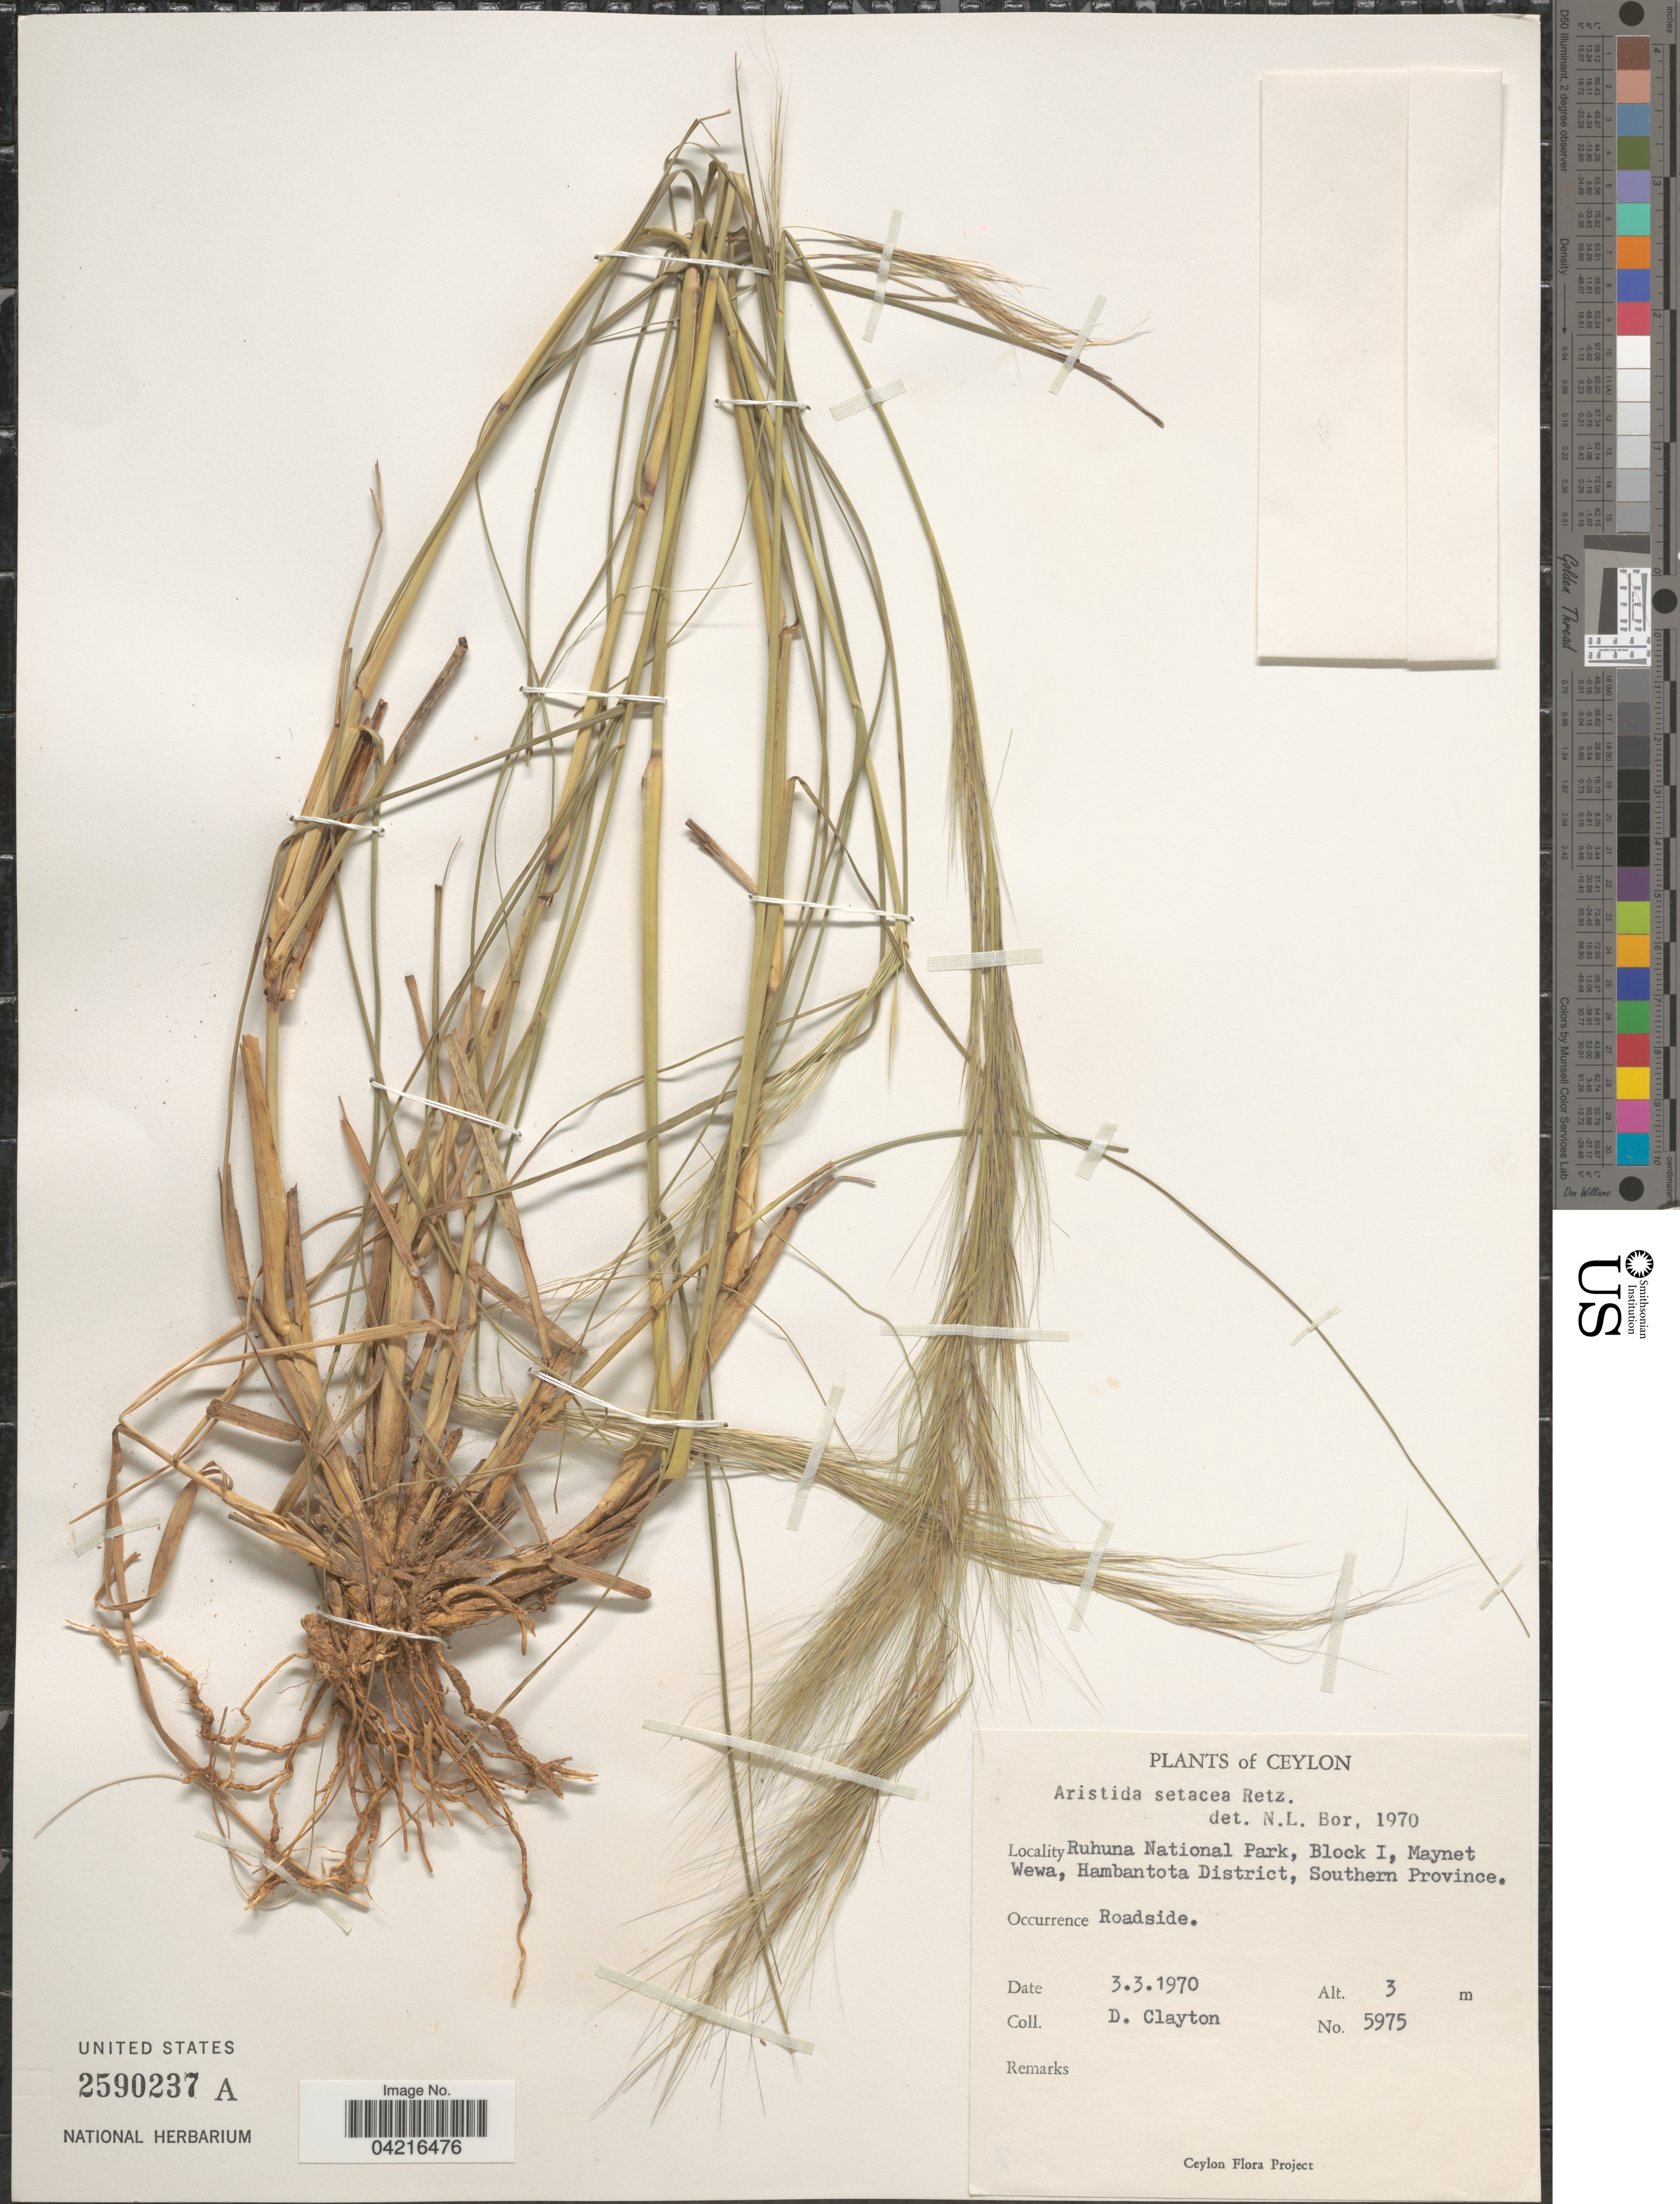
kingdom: Plantae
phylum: Tracheophyta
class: Liliopsida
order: Poales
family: Poaceae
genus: Aristida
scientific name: Aristida setacea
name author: Retz.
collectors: D. Clayton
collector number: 5975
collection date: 1970-03-03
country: Sri Lanka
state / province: Southern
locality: Ceylon. Ruhuna National Park, Block I, Maynet Wewa, Hambantota District.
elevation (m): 3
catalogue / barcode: US 2590237A